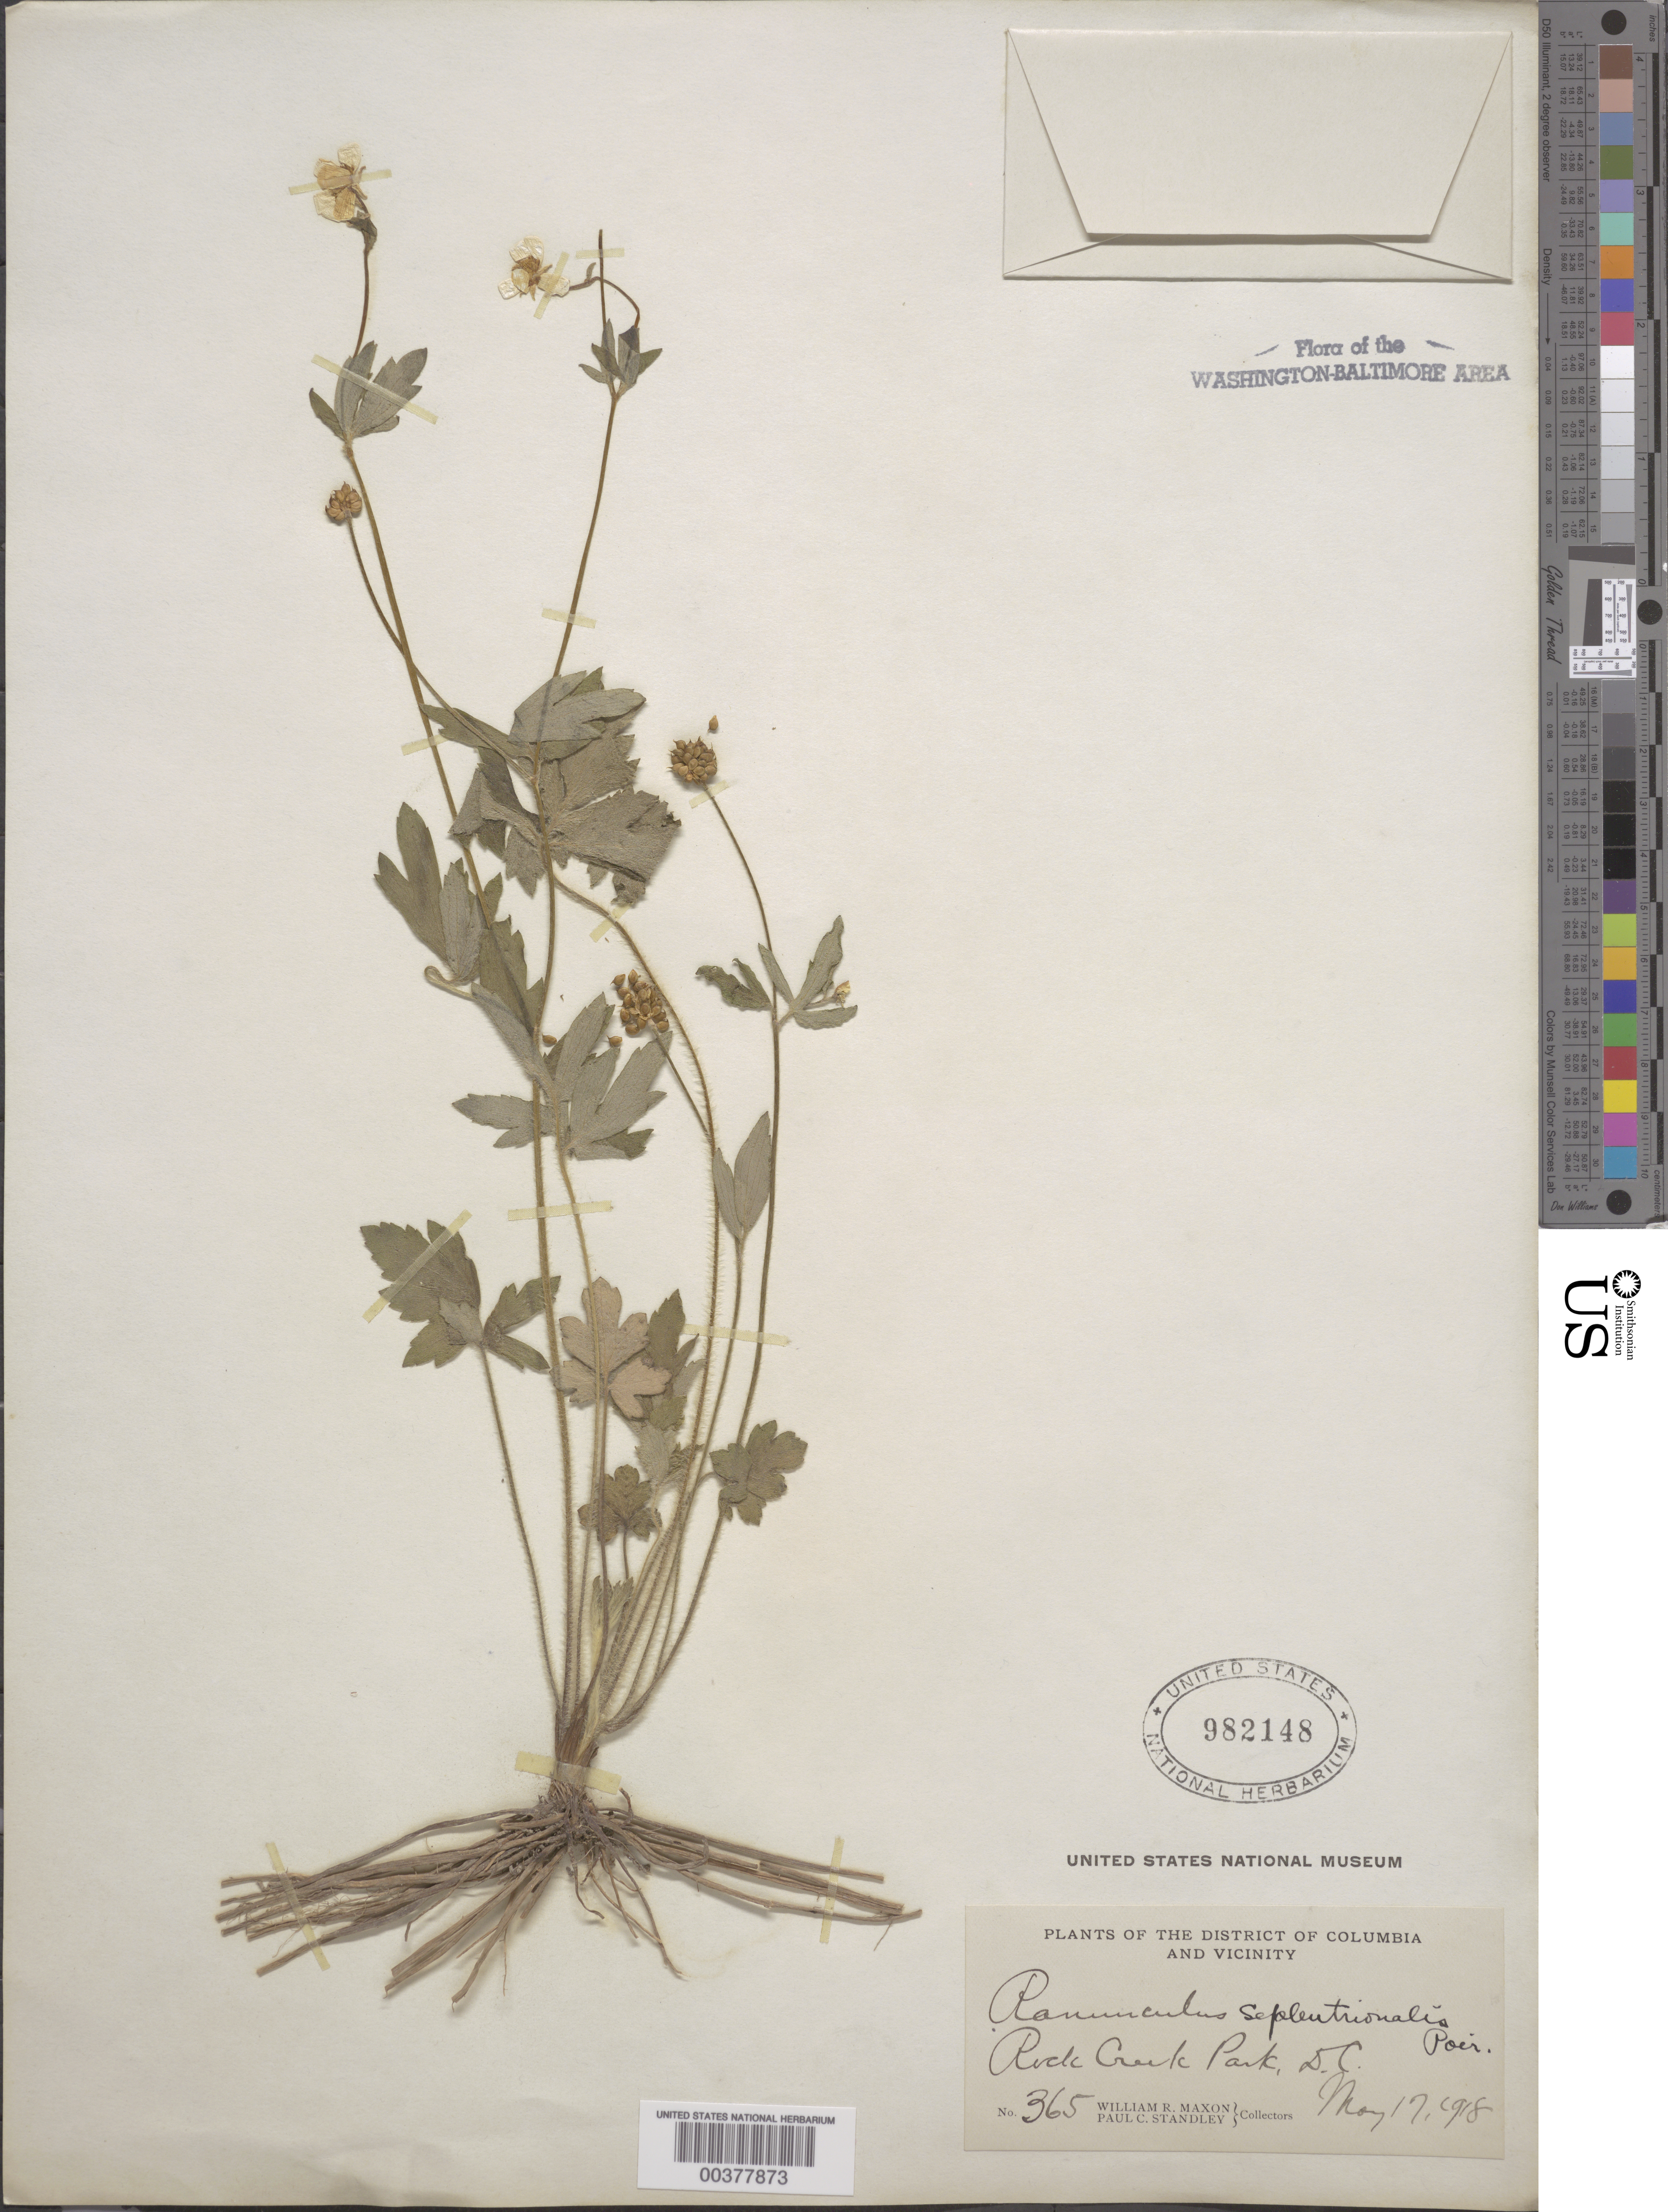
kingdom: Plantae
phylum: Tracheophyta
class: Magnoliopsida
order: Ranunculales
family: Ranunculaceae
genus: Ranunculus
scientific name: Ranunculus hispidus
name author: Michx.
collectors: W. R. Maxon & P. C. Standley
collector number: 365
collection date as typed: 17 May 1918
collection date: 1918-05-17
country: United States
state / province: District of Columbia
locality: Rock Creek Park Rock Creek Park and Vicinity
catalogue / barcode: US 982148